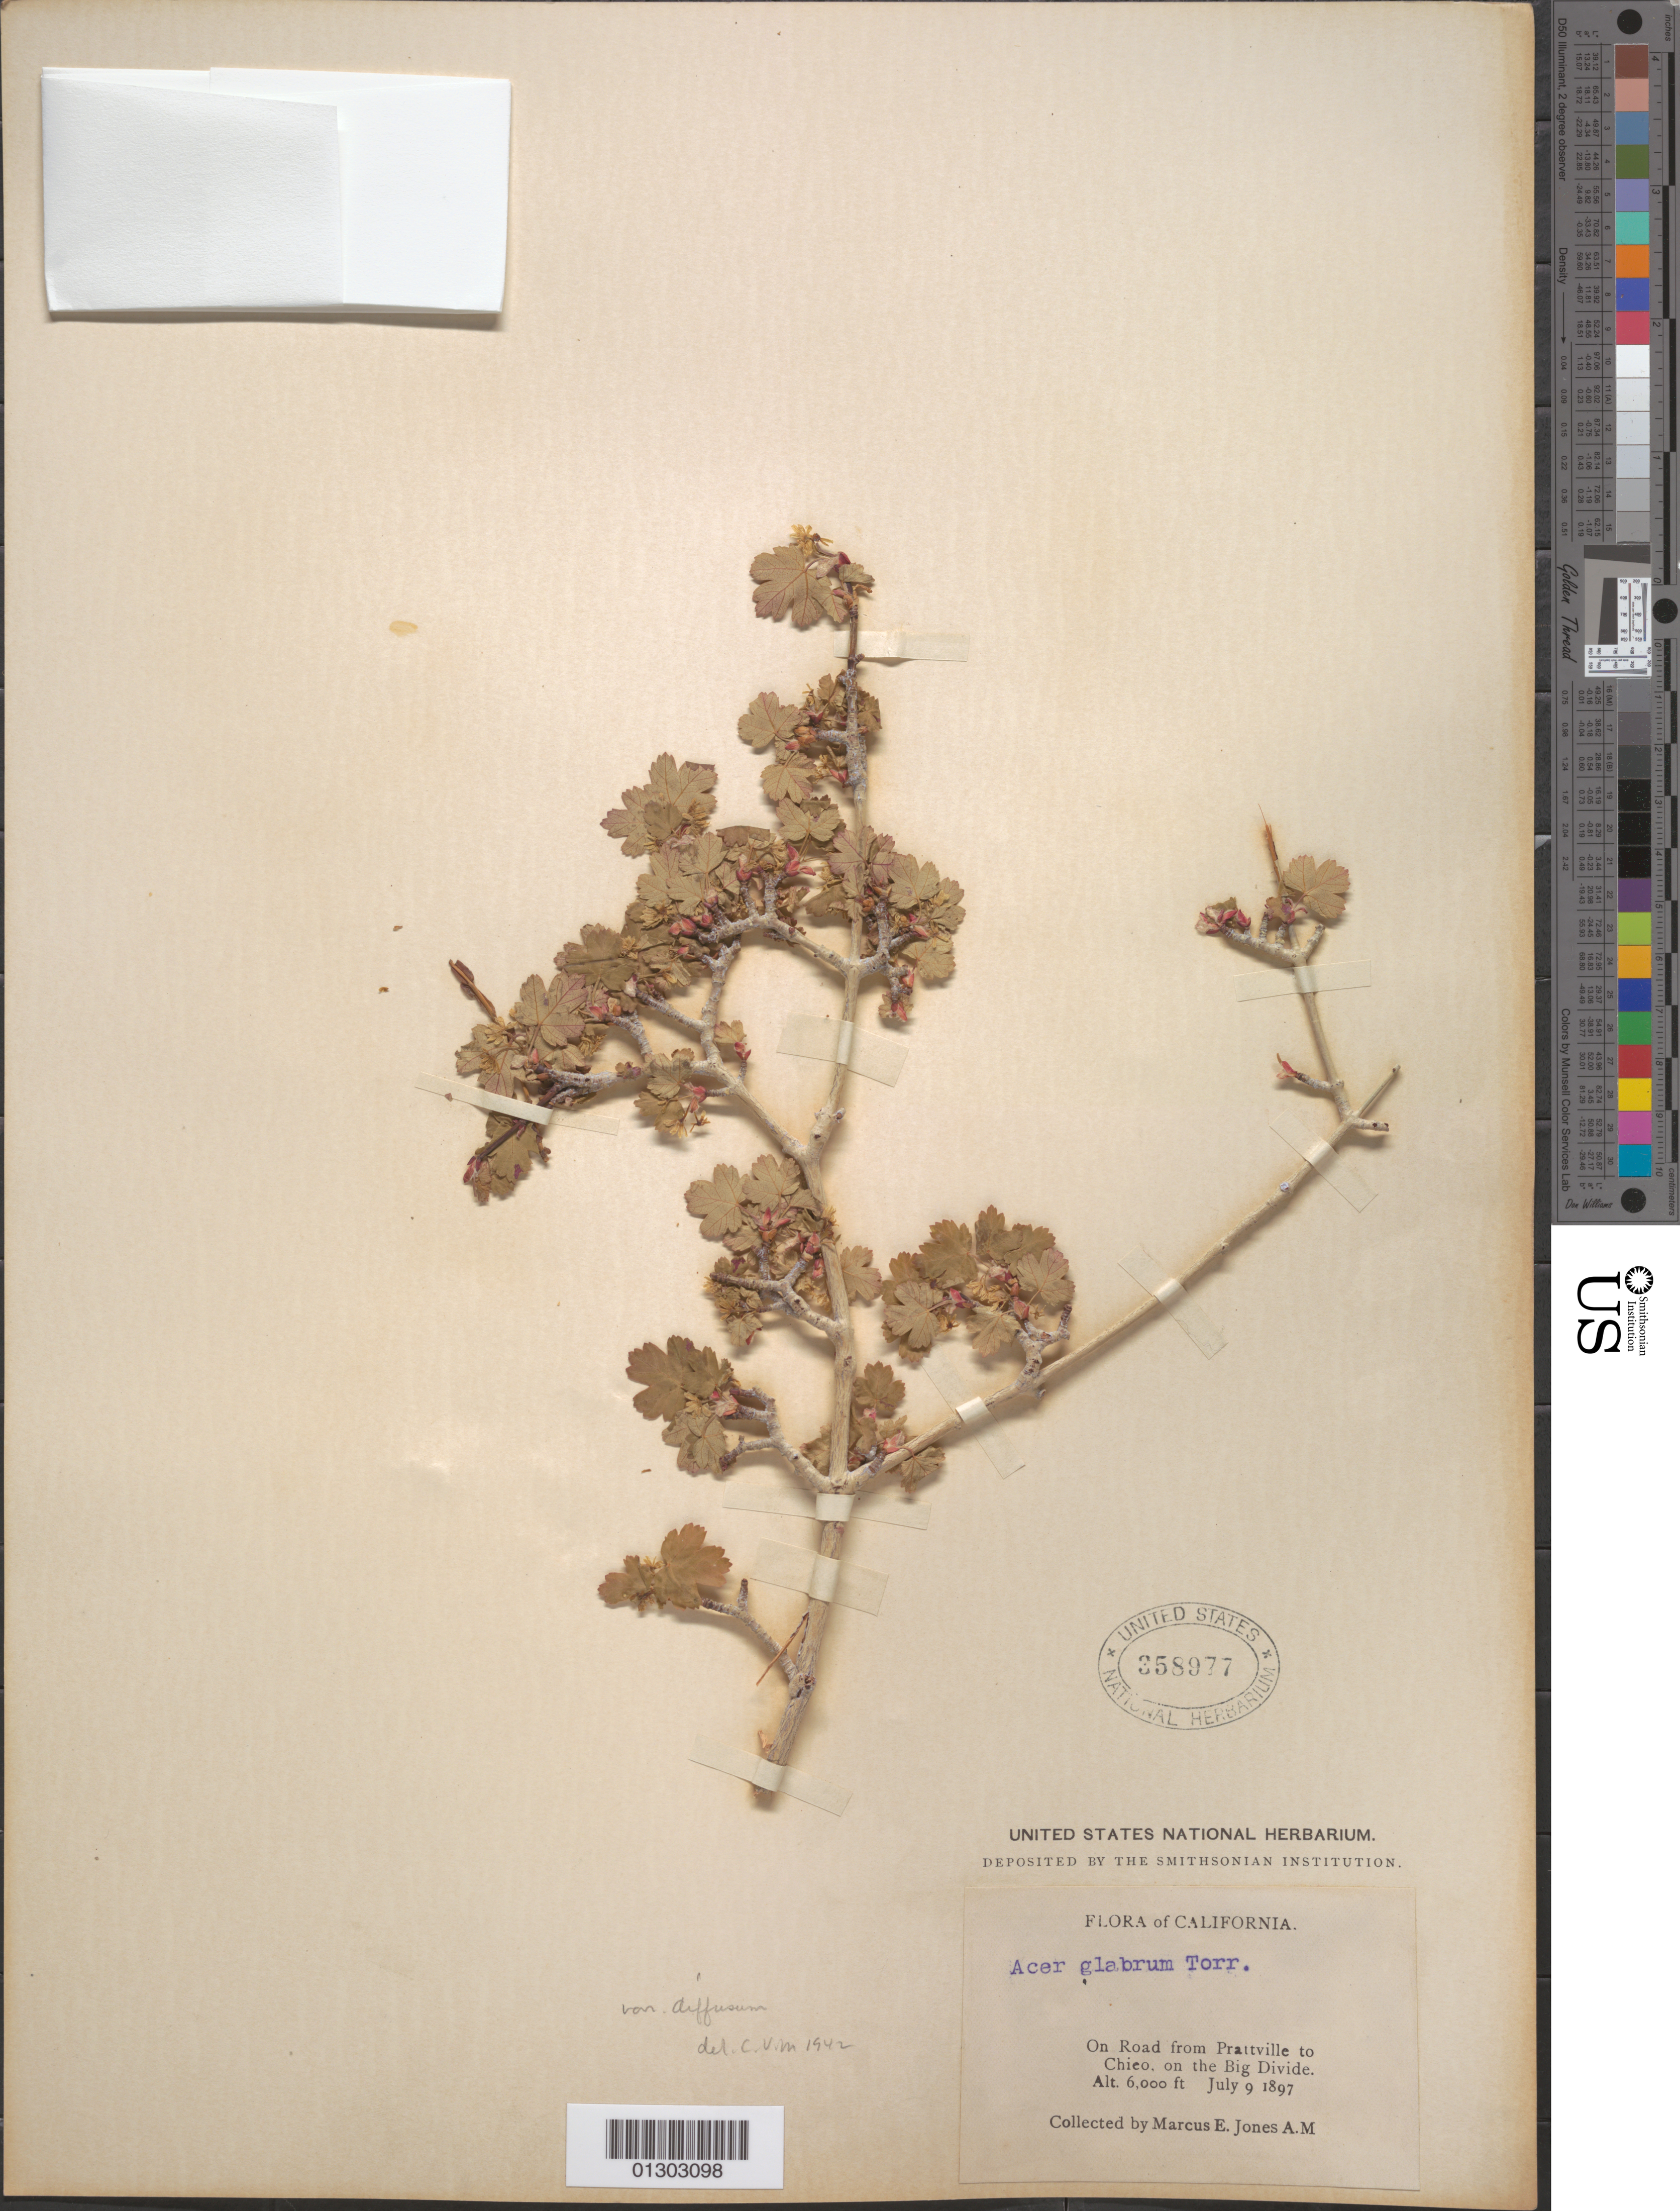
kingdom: Plantae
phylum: Tracheophyta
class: Magnoliopsida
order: Sapindales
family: Sapindaceae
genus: Acer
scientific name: Acer glabrum subsp. diffusum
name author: (Greene) A.E. Murray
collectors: M. E. Jones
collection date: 1897-07-09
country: United States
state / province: California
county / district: Butte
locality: Prattville road to Chico on the Big Divide.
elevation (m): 1829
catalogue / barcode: US 358977